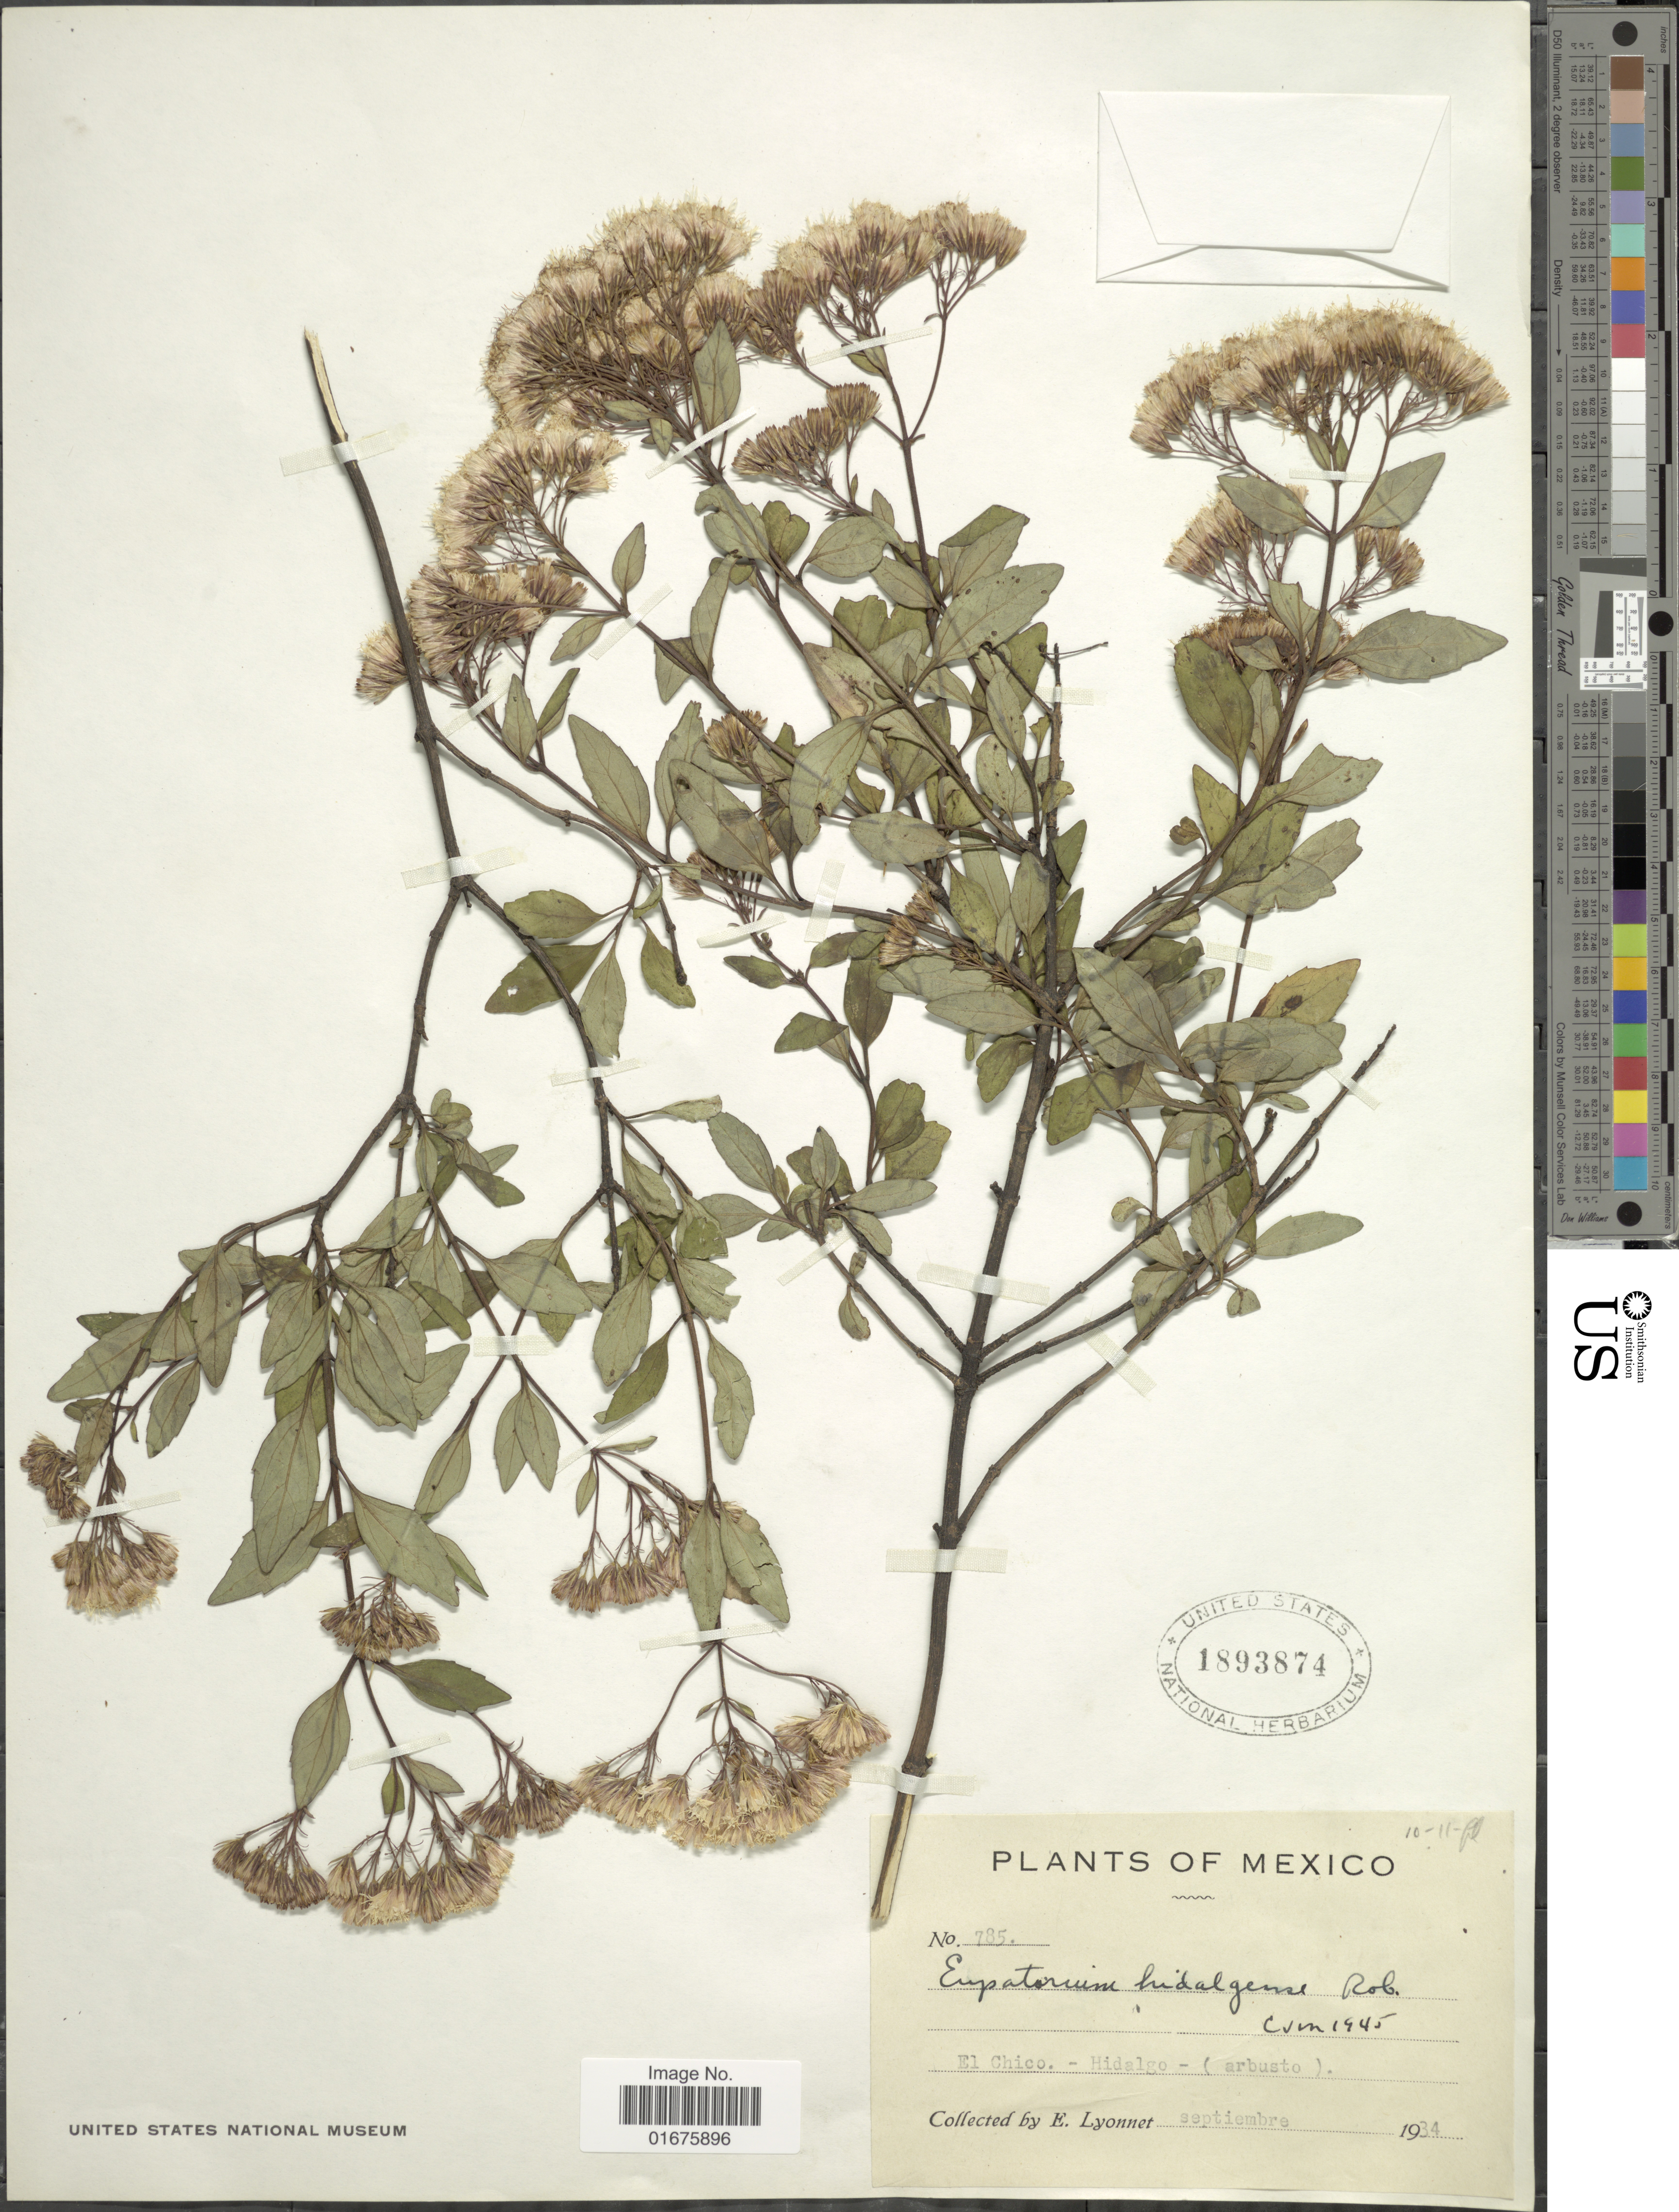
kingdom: Plantae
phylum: Tracheophyta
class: Magnoliopsida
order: Asterales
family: Asteraceae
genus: Ageratina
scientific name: Ageratina hidalgensis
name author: (B.L. Rob.) R.M. King & H. Rob.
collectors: E. Lyonnet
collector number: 785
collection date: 1934-09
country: Mexico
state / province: Hidalgo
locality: El Chico (arbusto)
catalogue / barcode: US 1893874